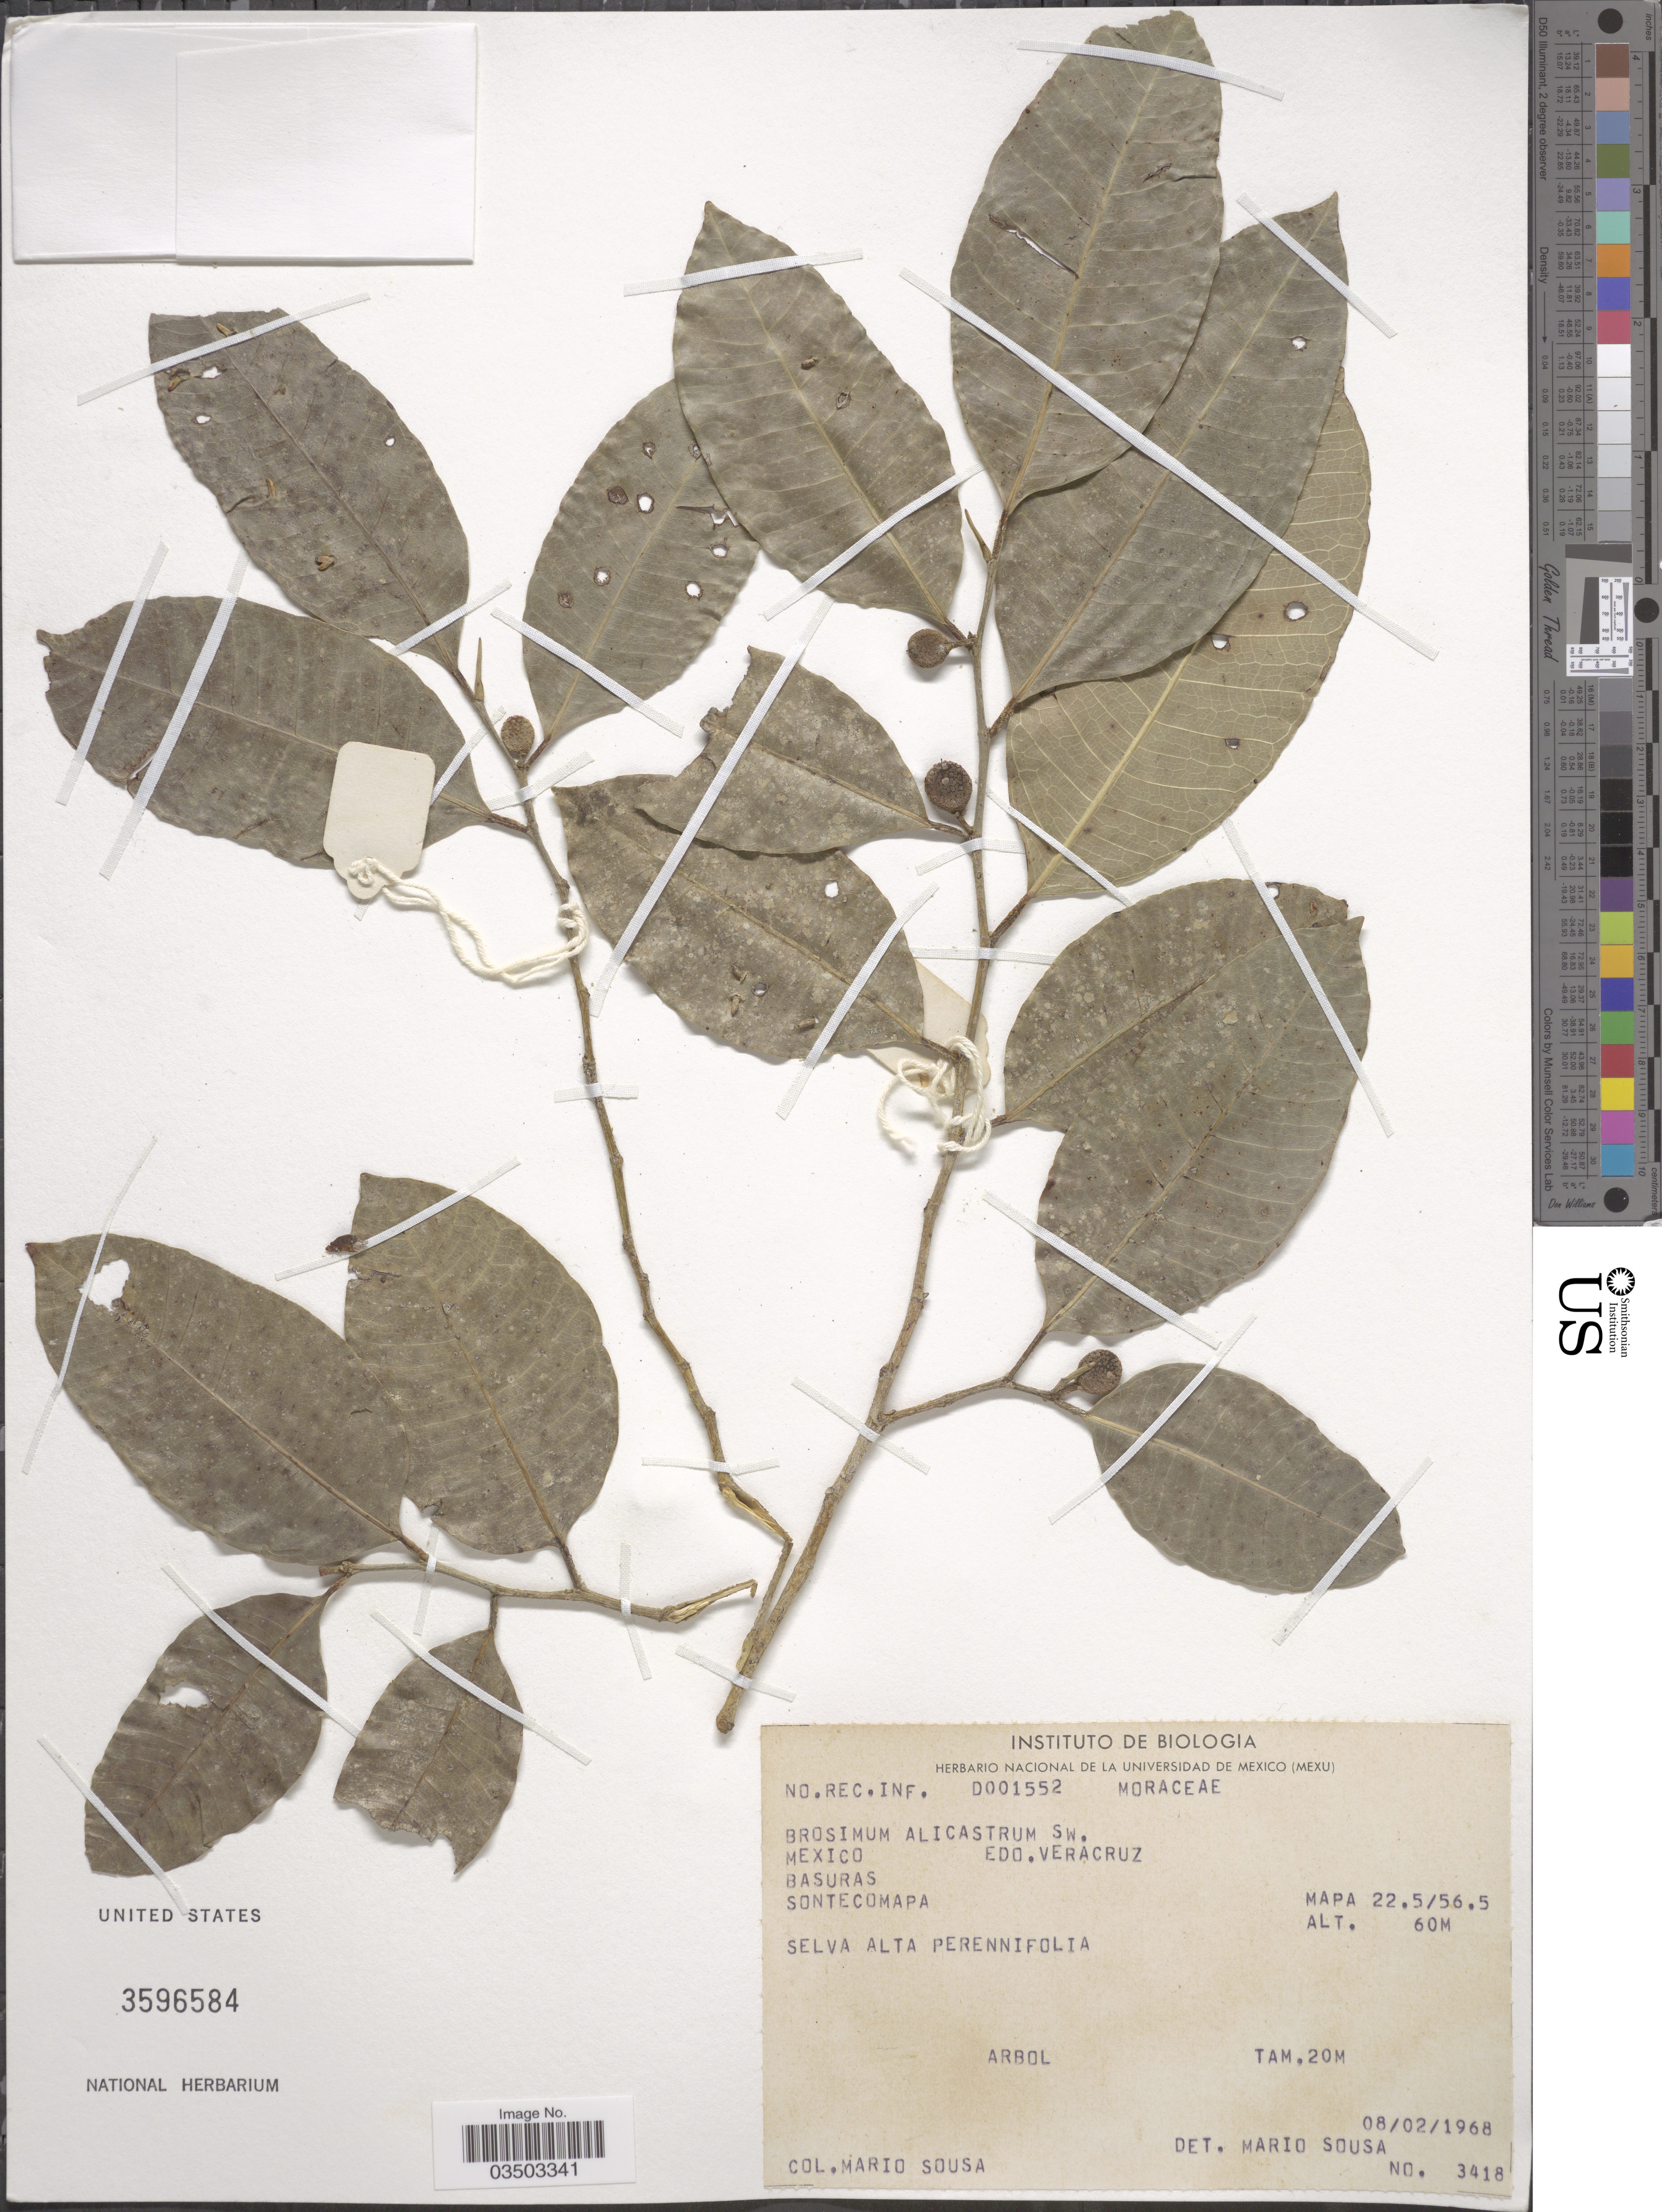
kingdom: Plantae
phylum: Tracheophyta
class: Magnoliopsida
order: Rosales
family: Moraceae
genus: Brosimum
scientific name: Brosimum alicastrum subsp. alicastrum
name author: Sw.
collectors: M. Sousa S.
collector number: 3418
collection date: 1968-02-08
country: Mexico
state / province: Veracruz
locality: Edo. Veracruz. Basuras. Sontecomapa. Mapa 22.5/56.5.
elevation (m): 60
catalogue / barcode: US 3596584